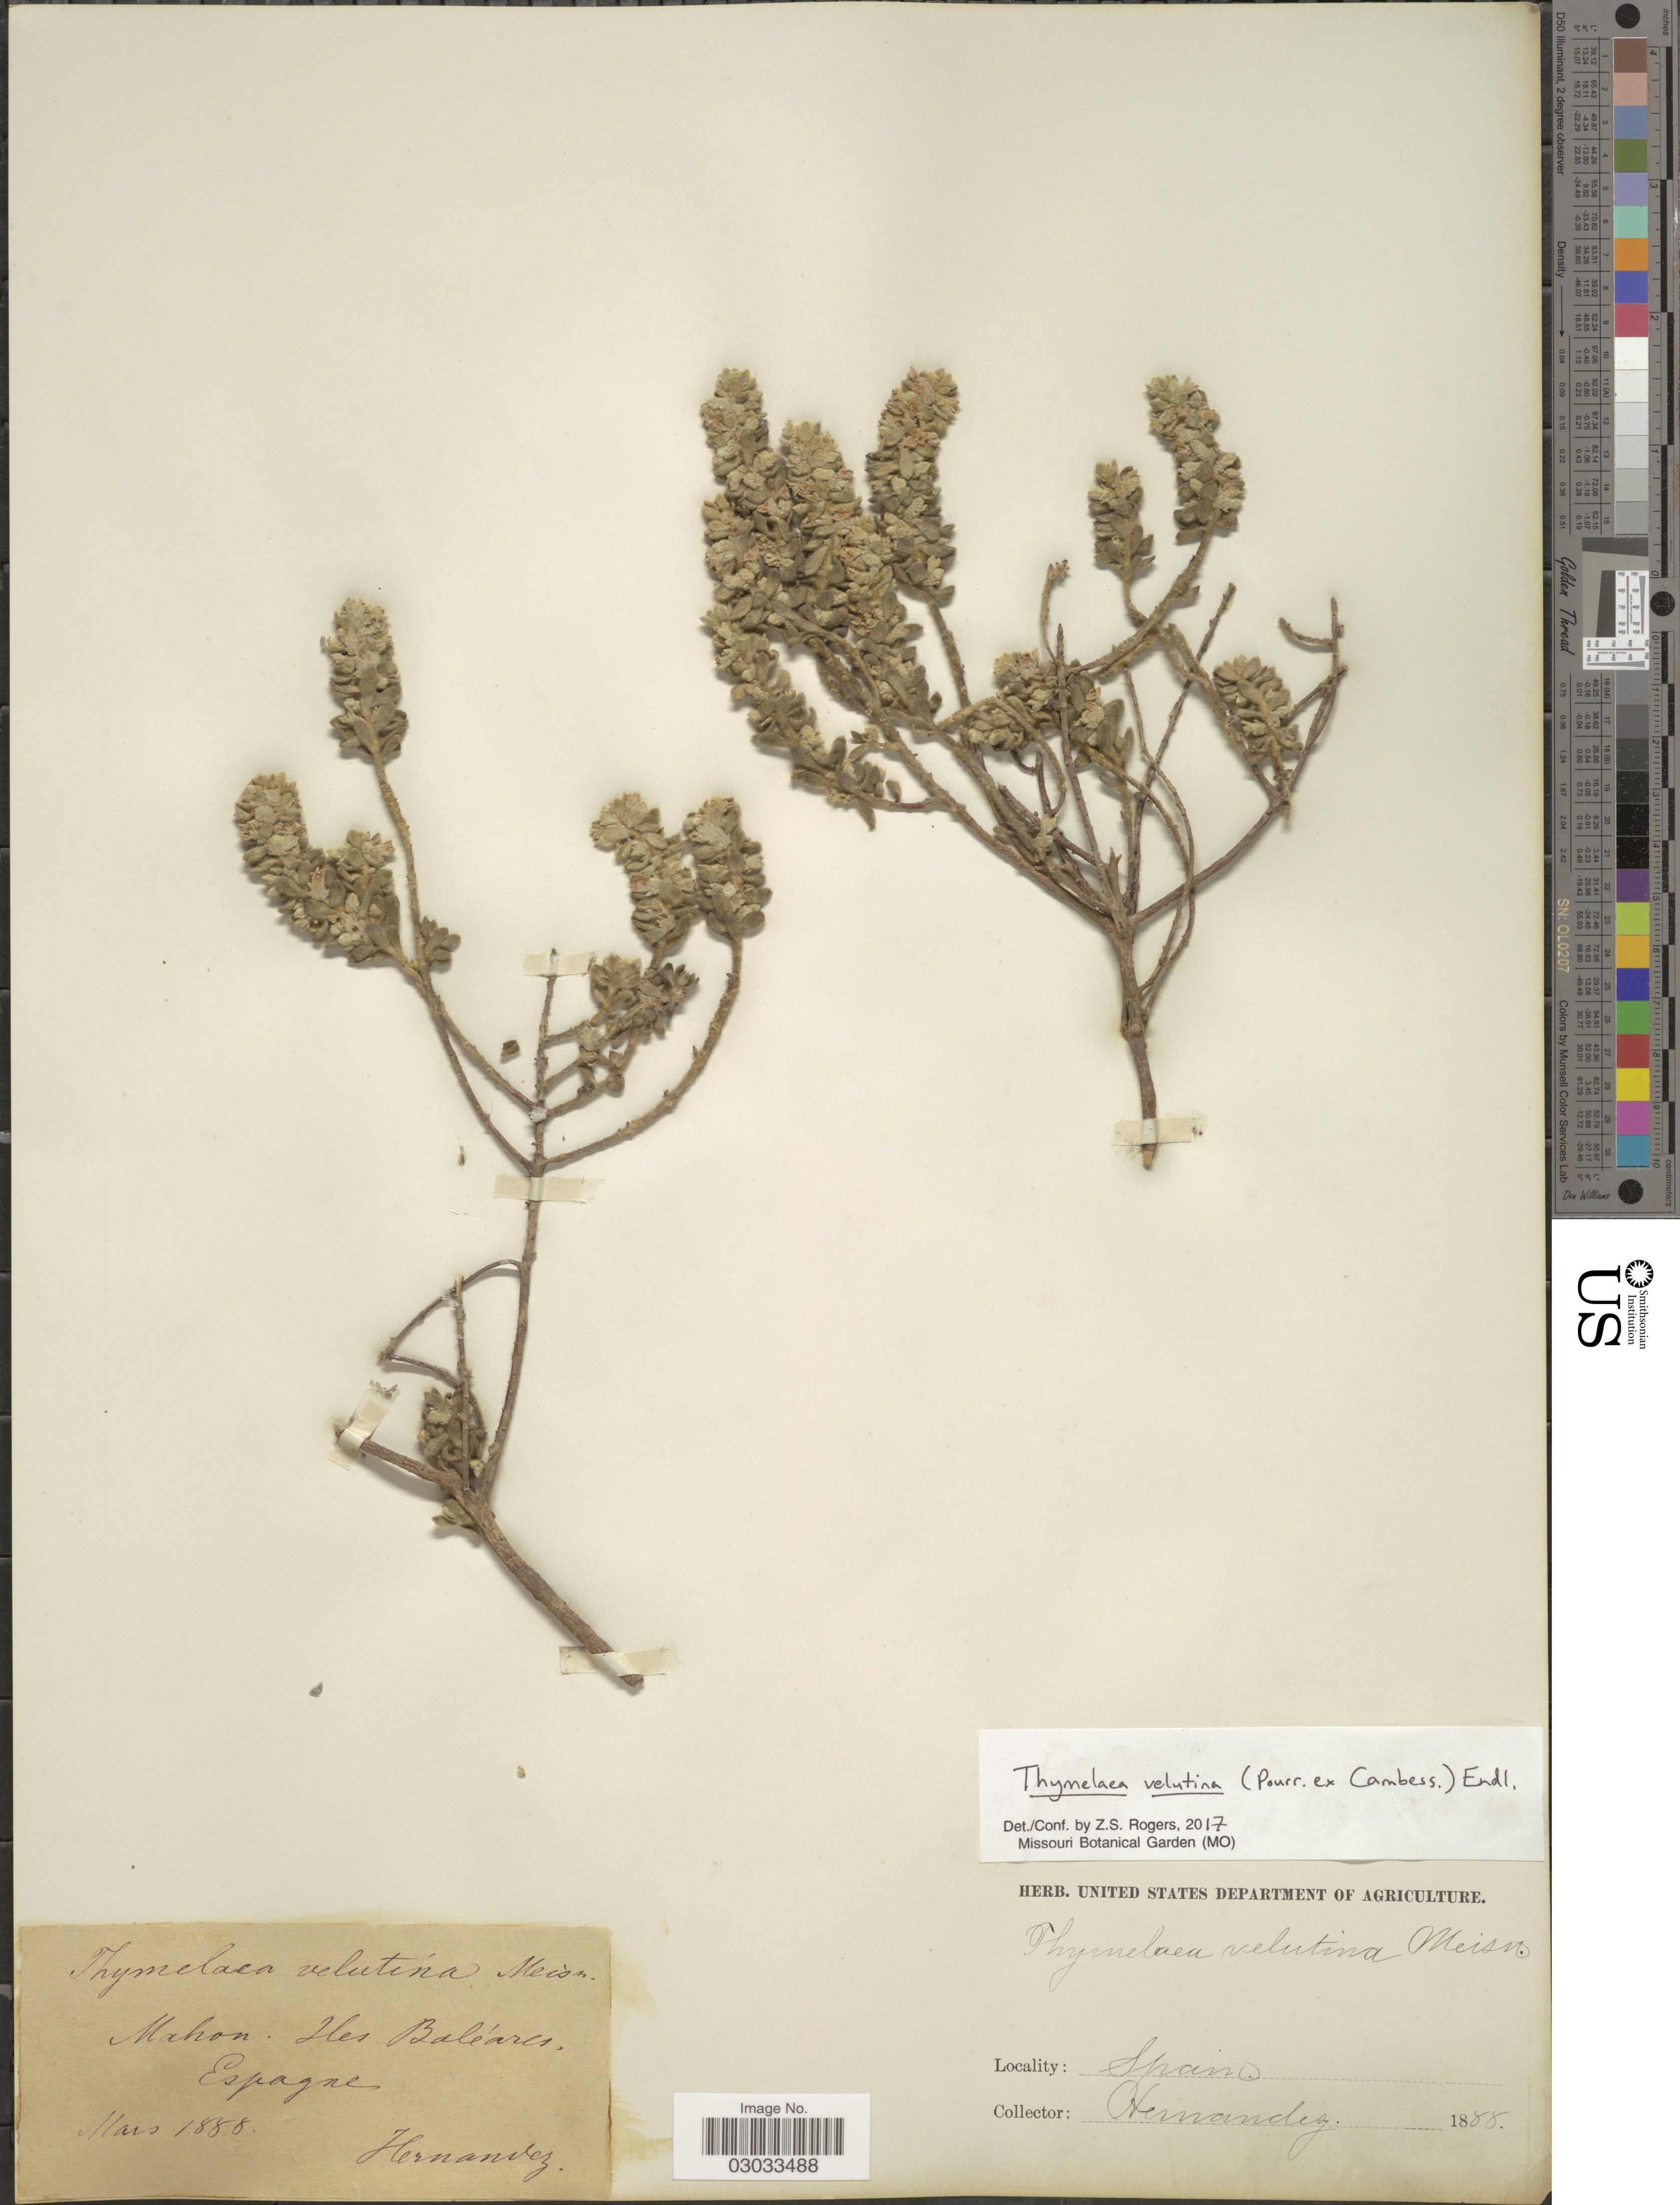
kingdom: Plantae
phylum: Tracheophyta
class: Magnoliopsida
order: Malvales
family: Thymelaeaceae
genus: Thymelaea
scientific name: Thymelaea velutina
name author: (Pourr. ex Cambess.) Endl.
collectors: -- Hernandez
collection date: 1888-03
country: Spain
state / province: Islas Baleares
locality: Mahon. Iles Baléares.